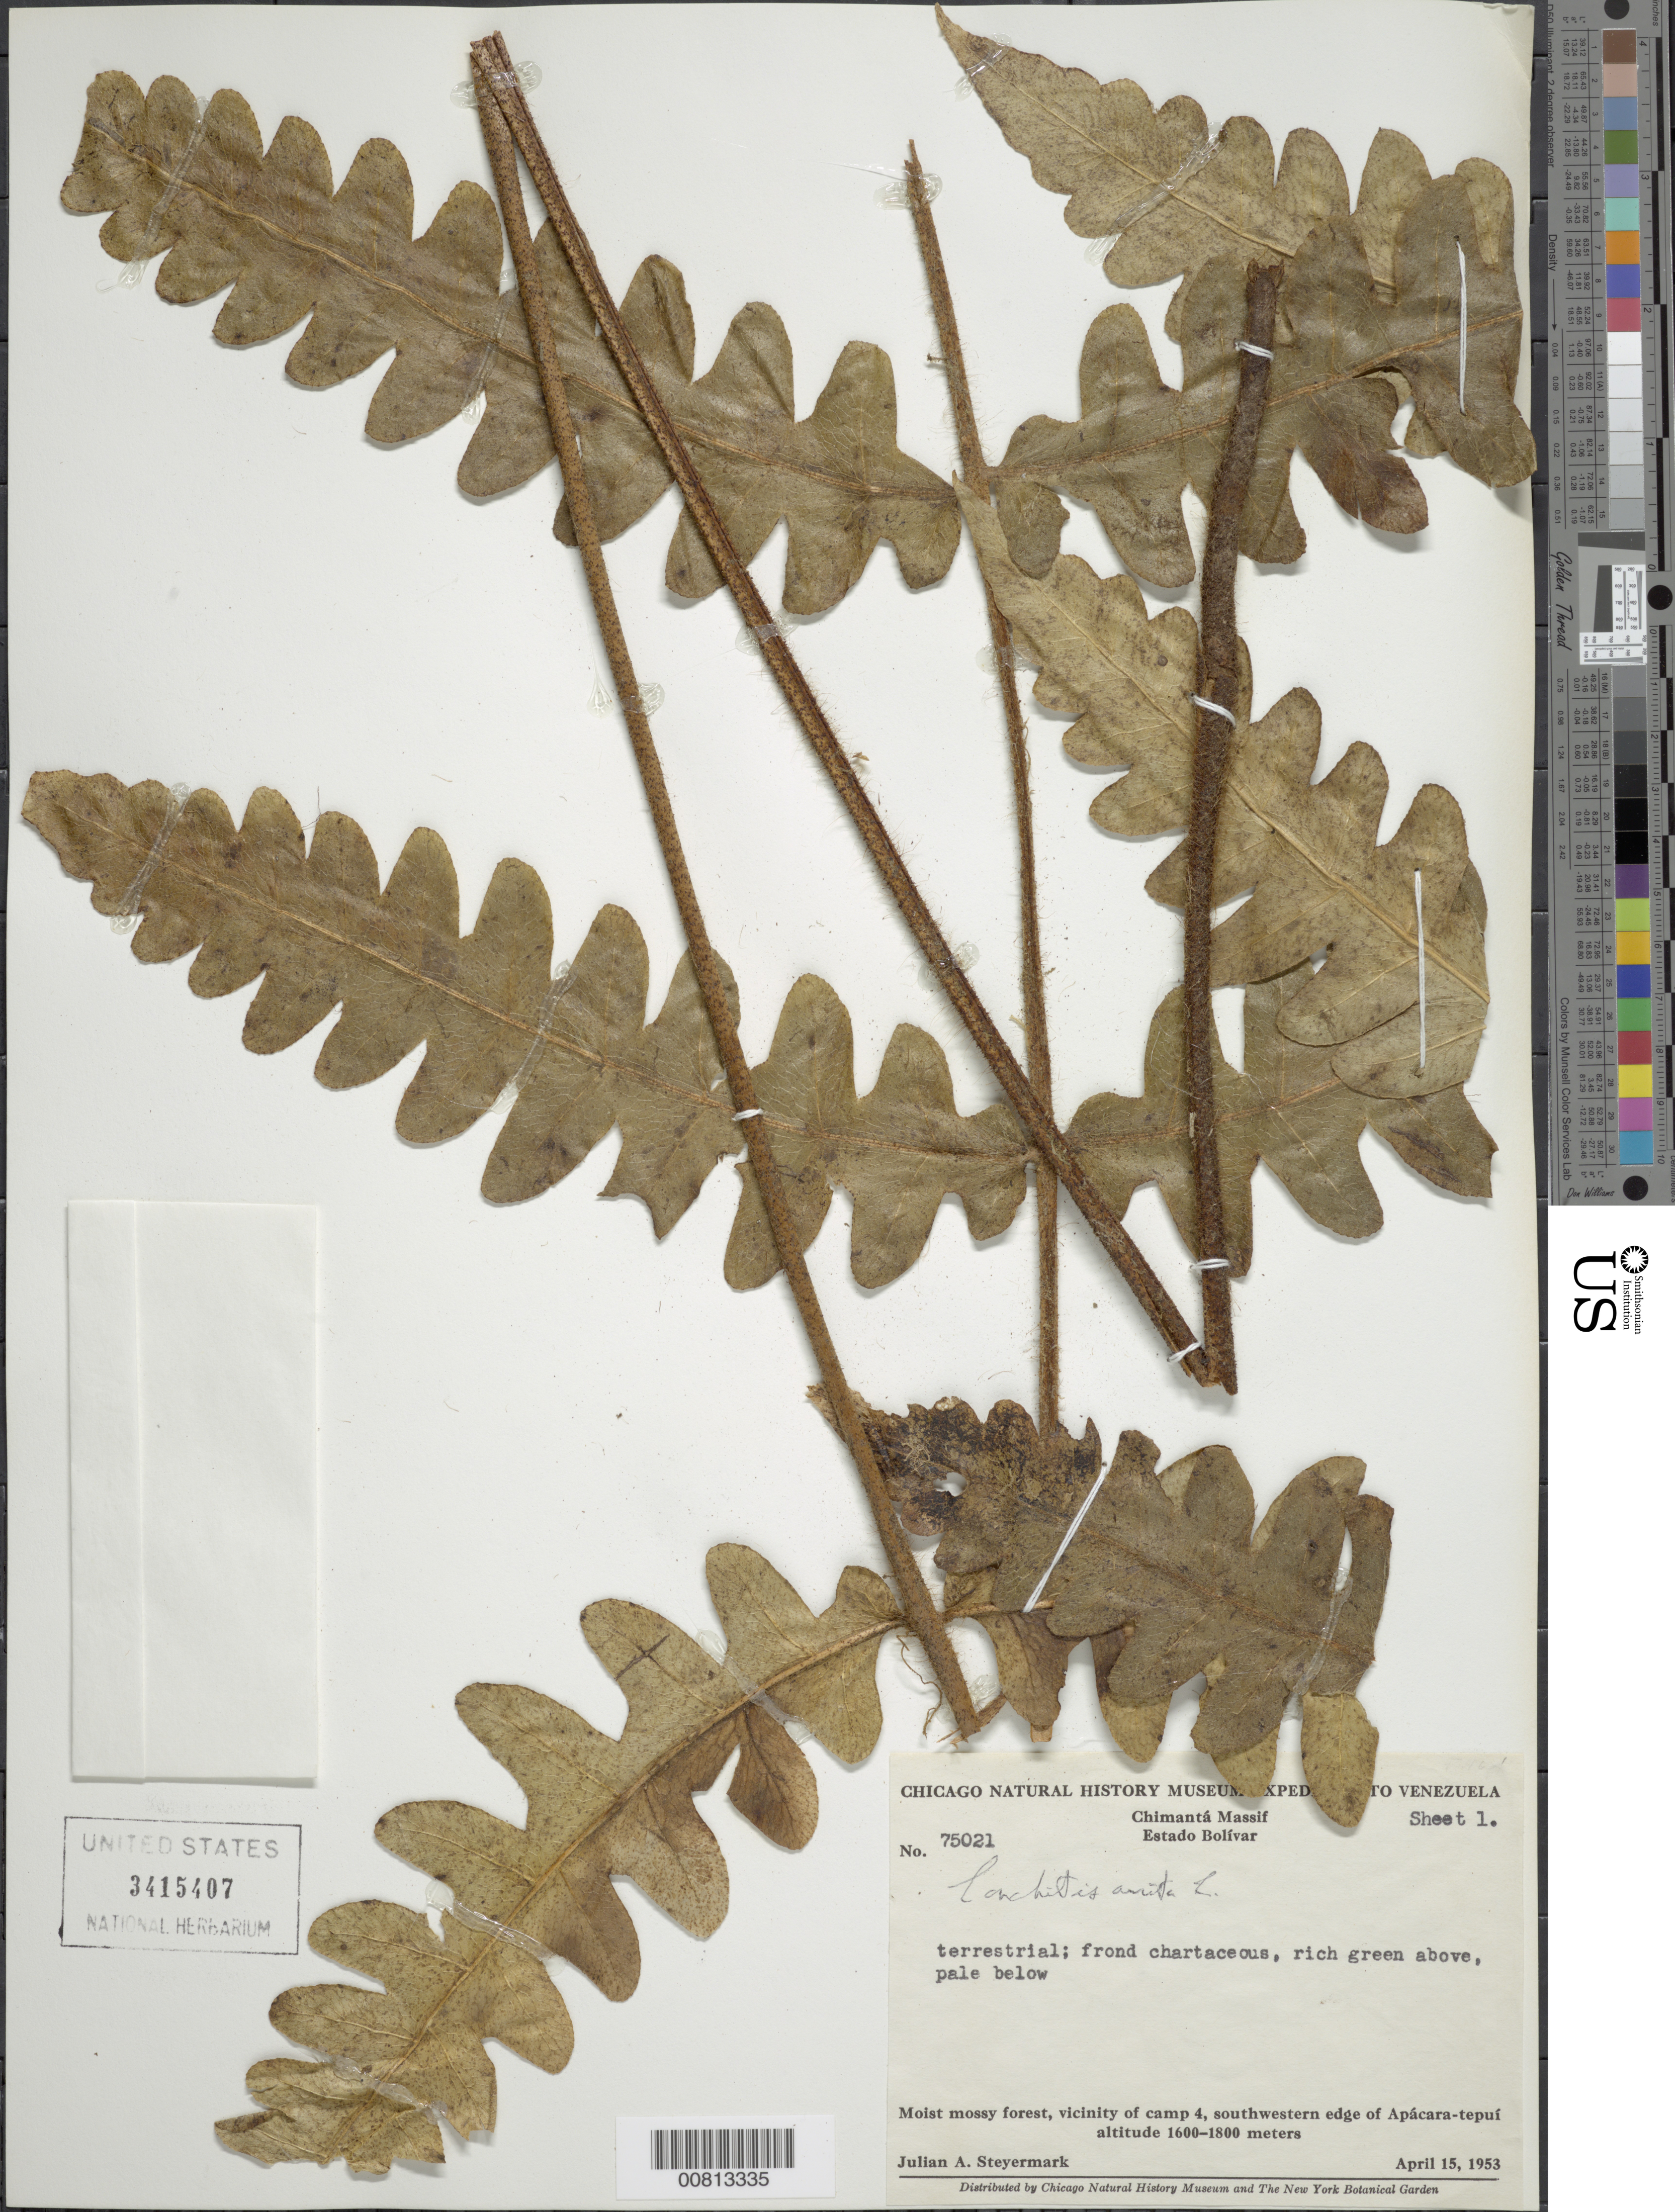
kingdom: Plantae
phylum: Tracheophyta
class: Polypodiopsida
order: Polypodiales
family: Dennstaedtiaceae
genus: Blotiella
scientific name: Blotiella lindeniana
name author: (Hook.) R.M. Tryon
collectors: J. Steyermark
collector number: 75021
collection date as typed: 15-Apr-53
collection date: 1953-04-15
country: Venezuela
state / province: Bolívar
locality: Chimantá Massif, camp 4, SW edge of Apácara-tepuí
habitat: Moist mossy forest; on tree trunk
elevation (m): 1600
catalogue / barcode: US 3415407